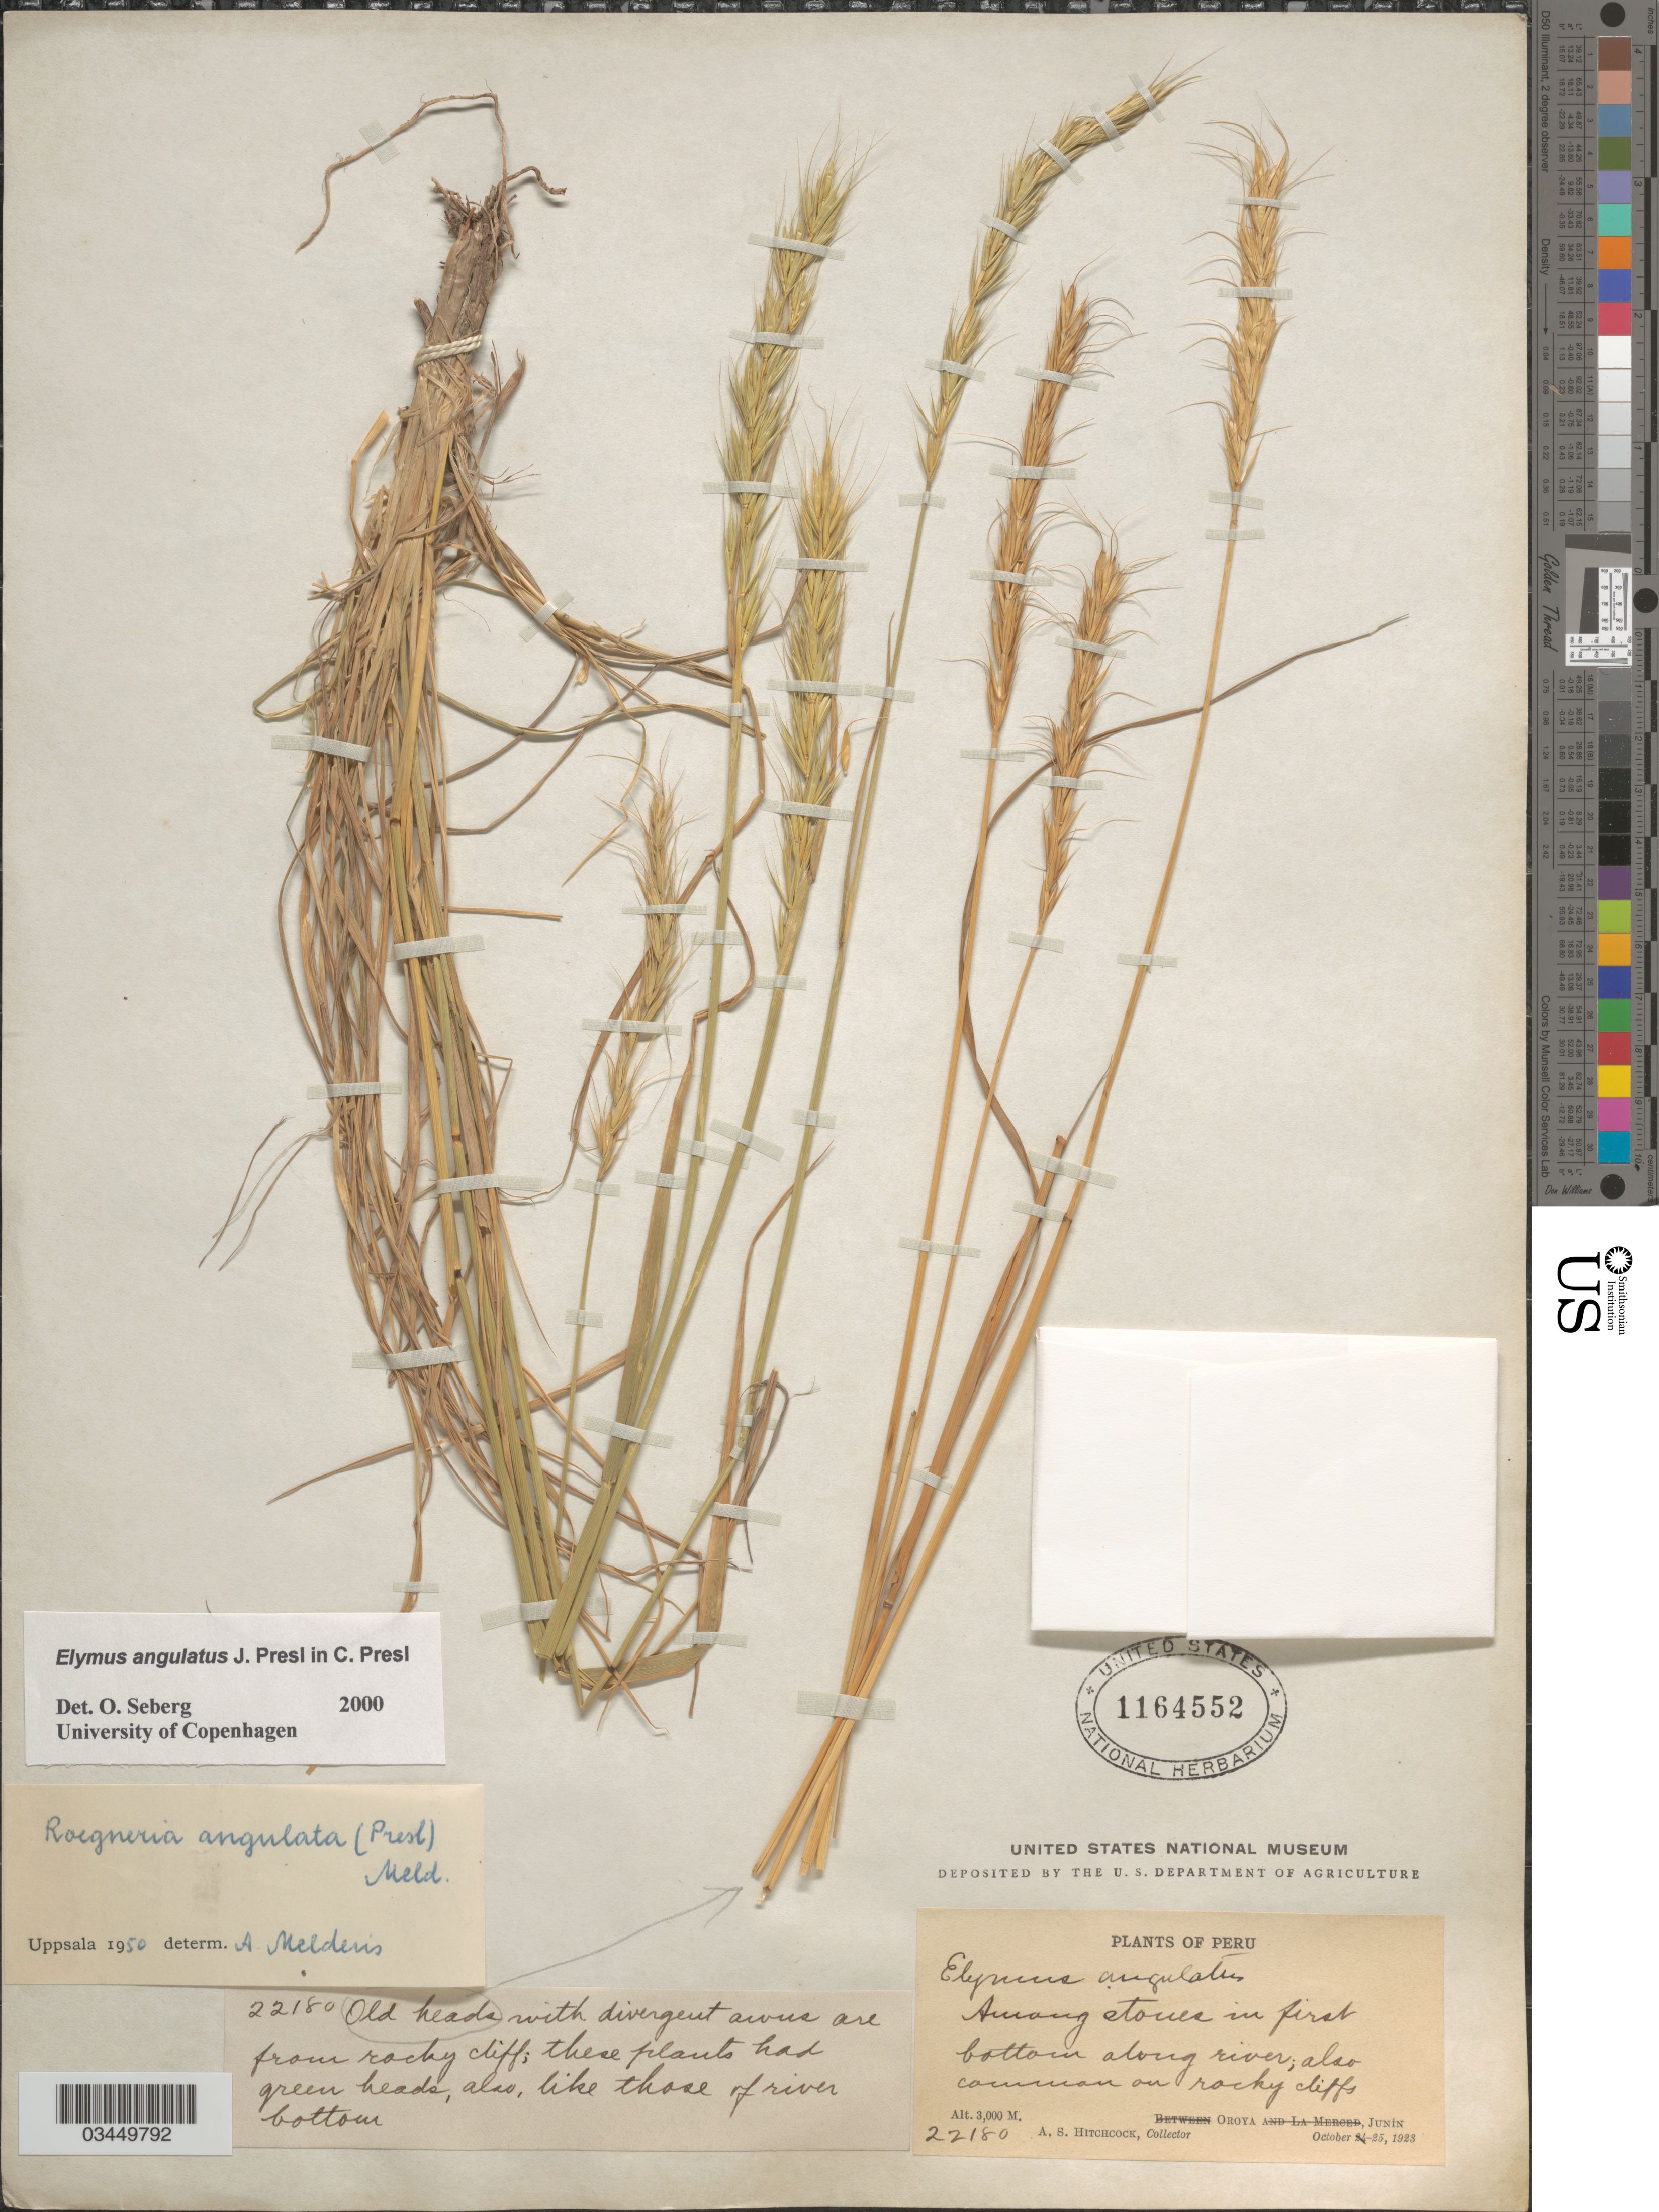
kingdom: Plantae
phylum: Tracheophyta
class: Liliopsida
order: Poales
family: Poaceae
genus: Elymus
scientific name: Elymus angulatus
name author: J. Presl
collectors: A. S. Hitchcock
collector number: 22180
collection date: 1923-10-25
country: Peru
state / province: Junín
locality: Oroya.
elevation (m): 3000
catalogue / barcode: US 1164552